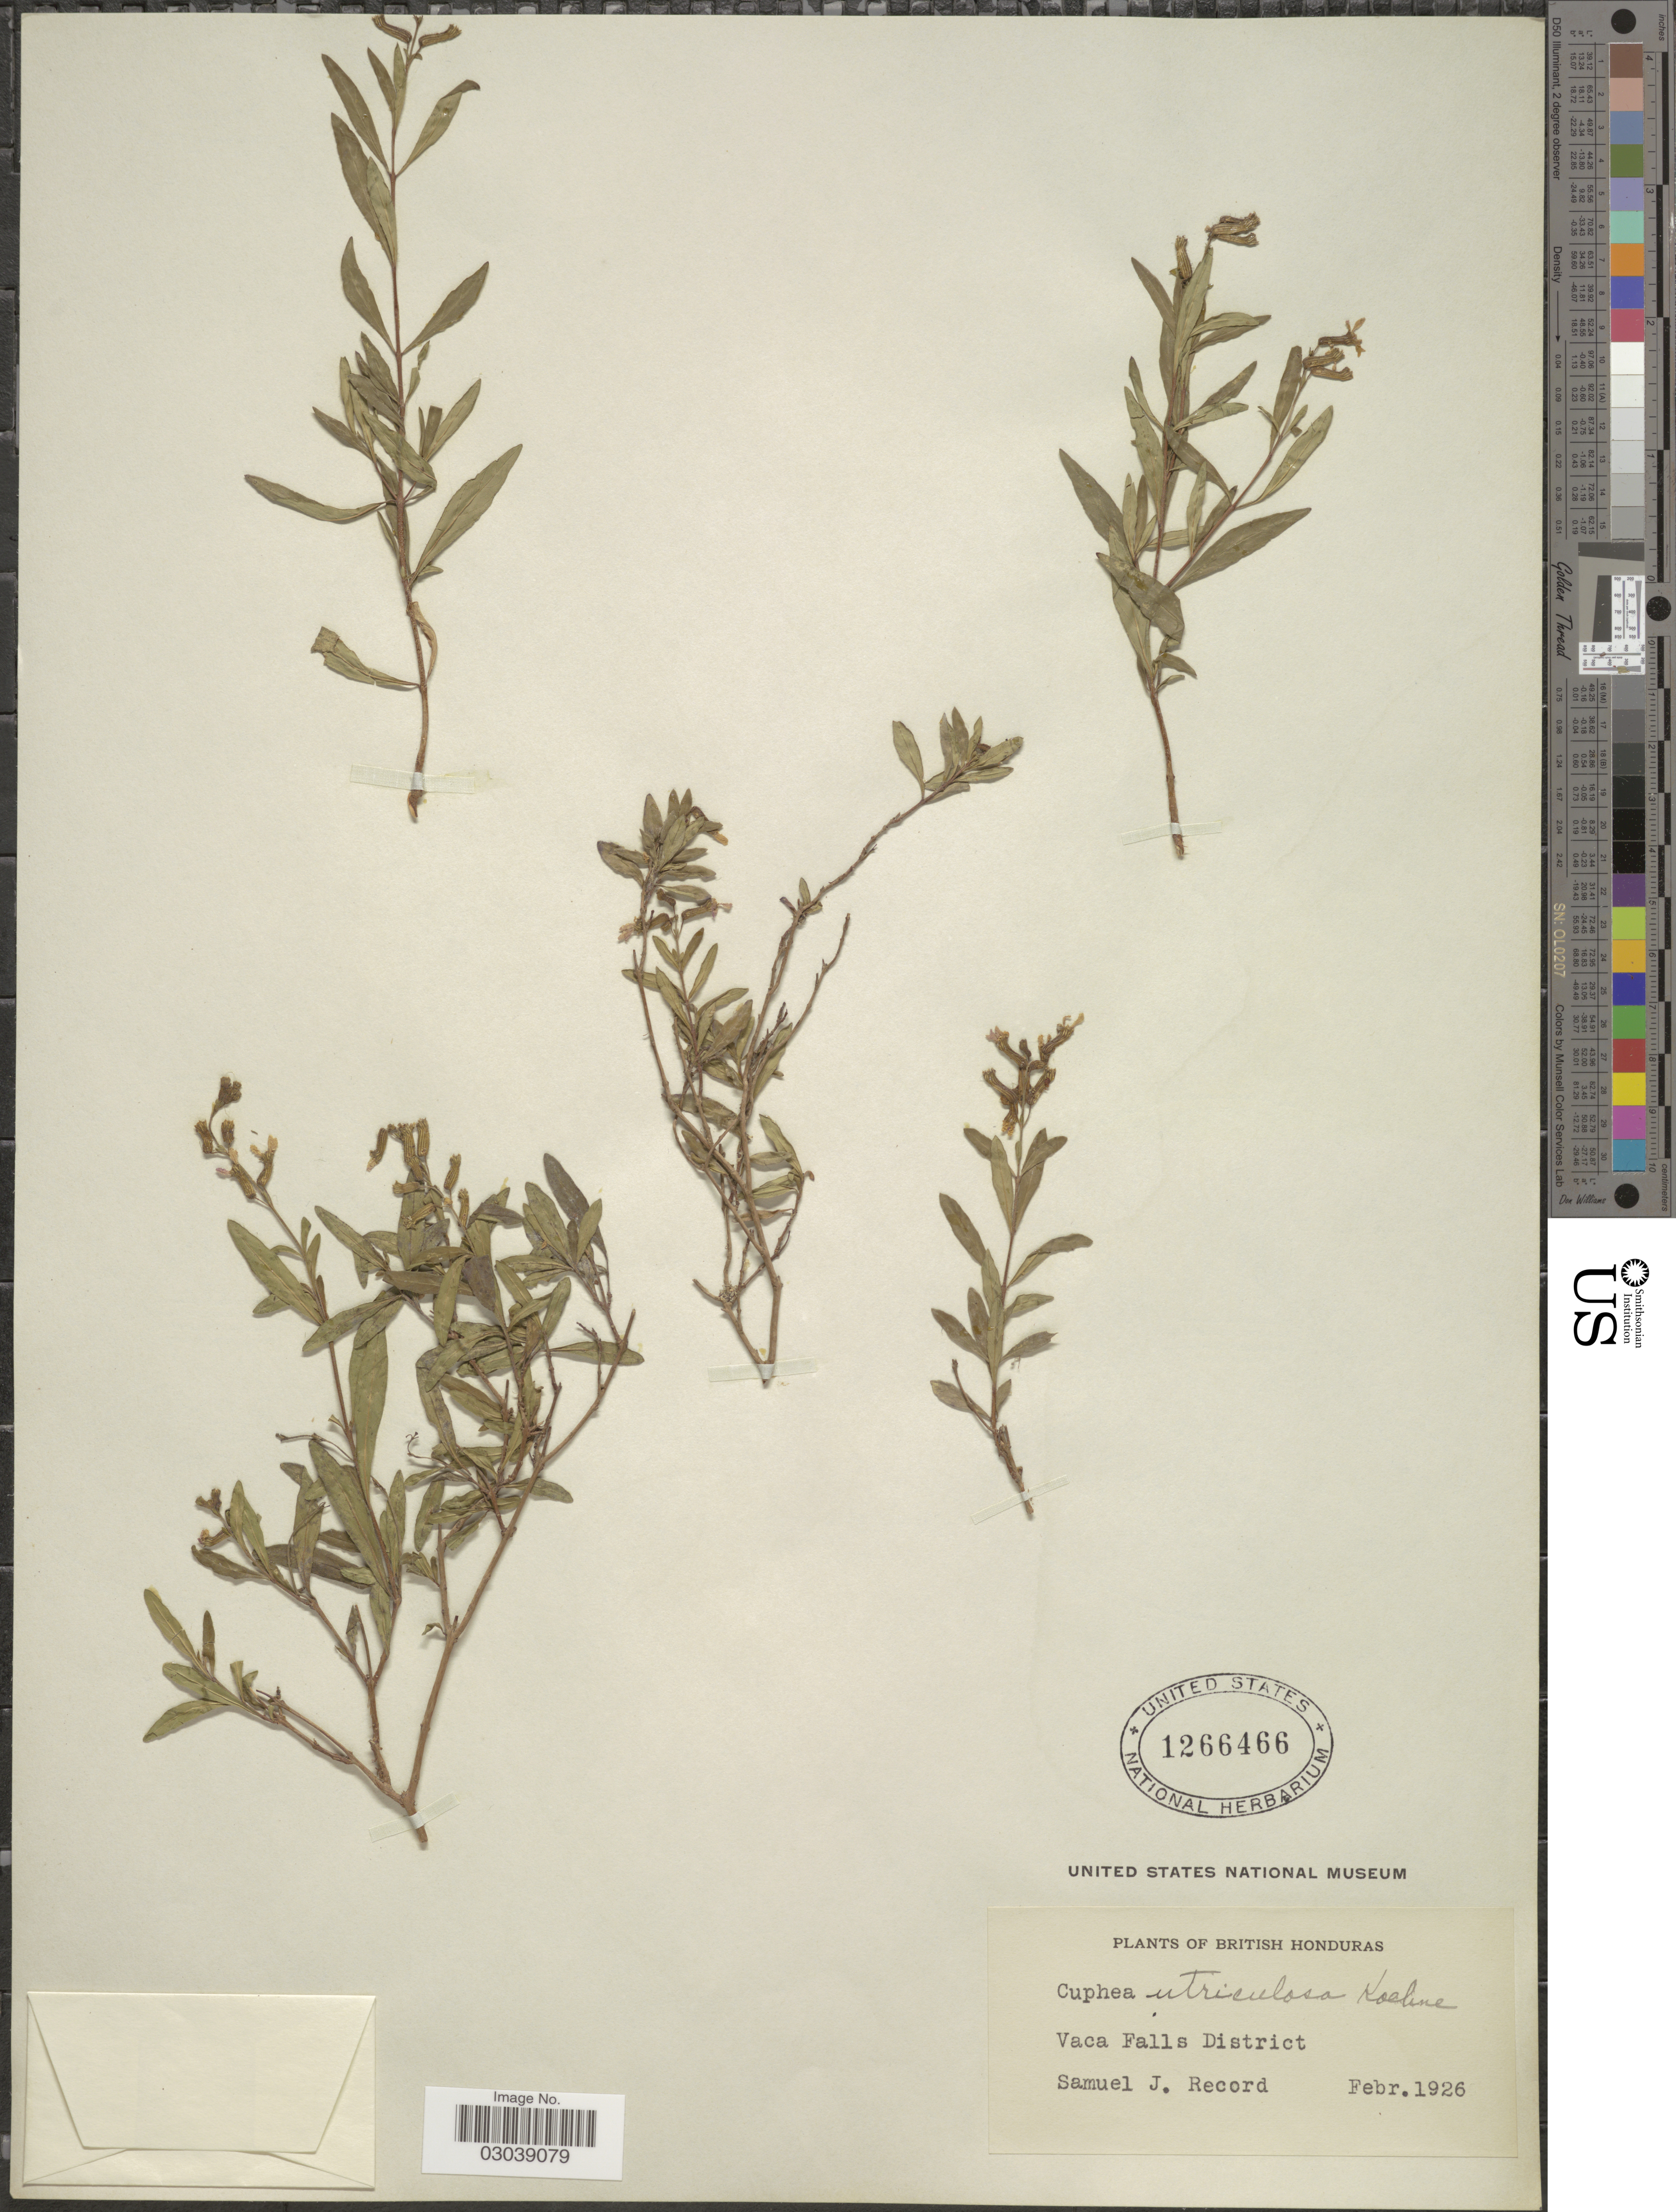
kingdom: Plantae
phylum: Tracheophyta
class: Magnoliopsida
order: Myrtales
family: Lythraceae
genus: Cuphea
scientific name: Cuphea utriculosa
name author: Koehne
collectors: S. J. Record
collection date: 1926-02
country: Belize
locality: British Honduras, Vaca Falls District.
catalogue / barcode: US 1266466